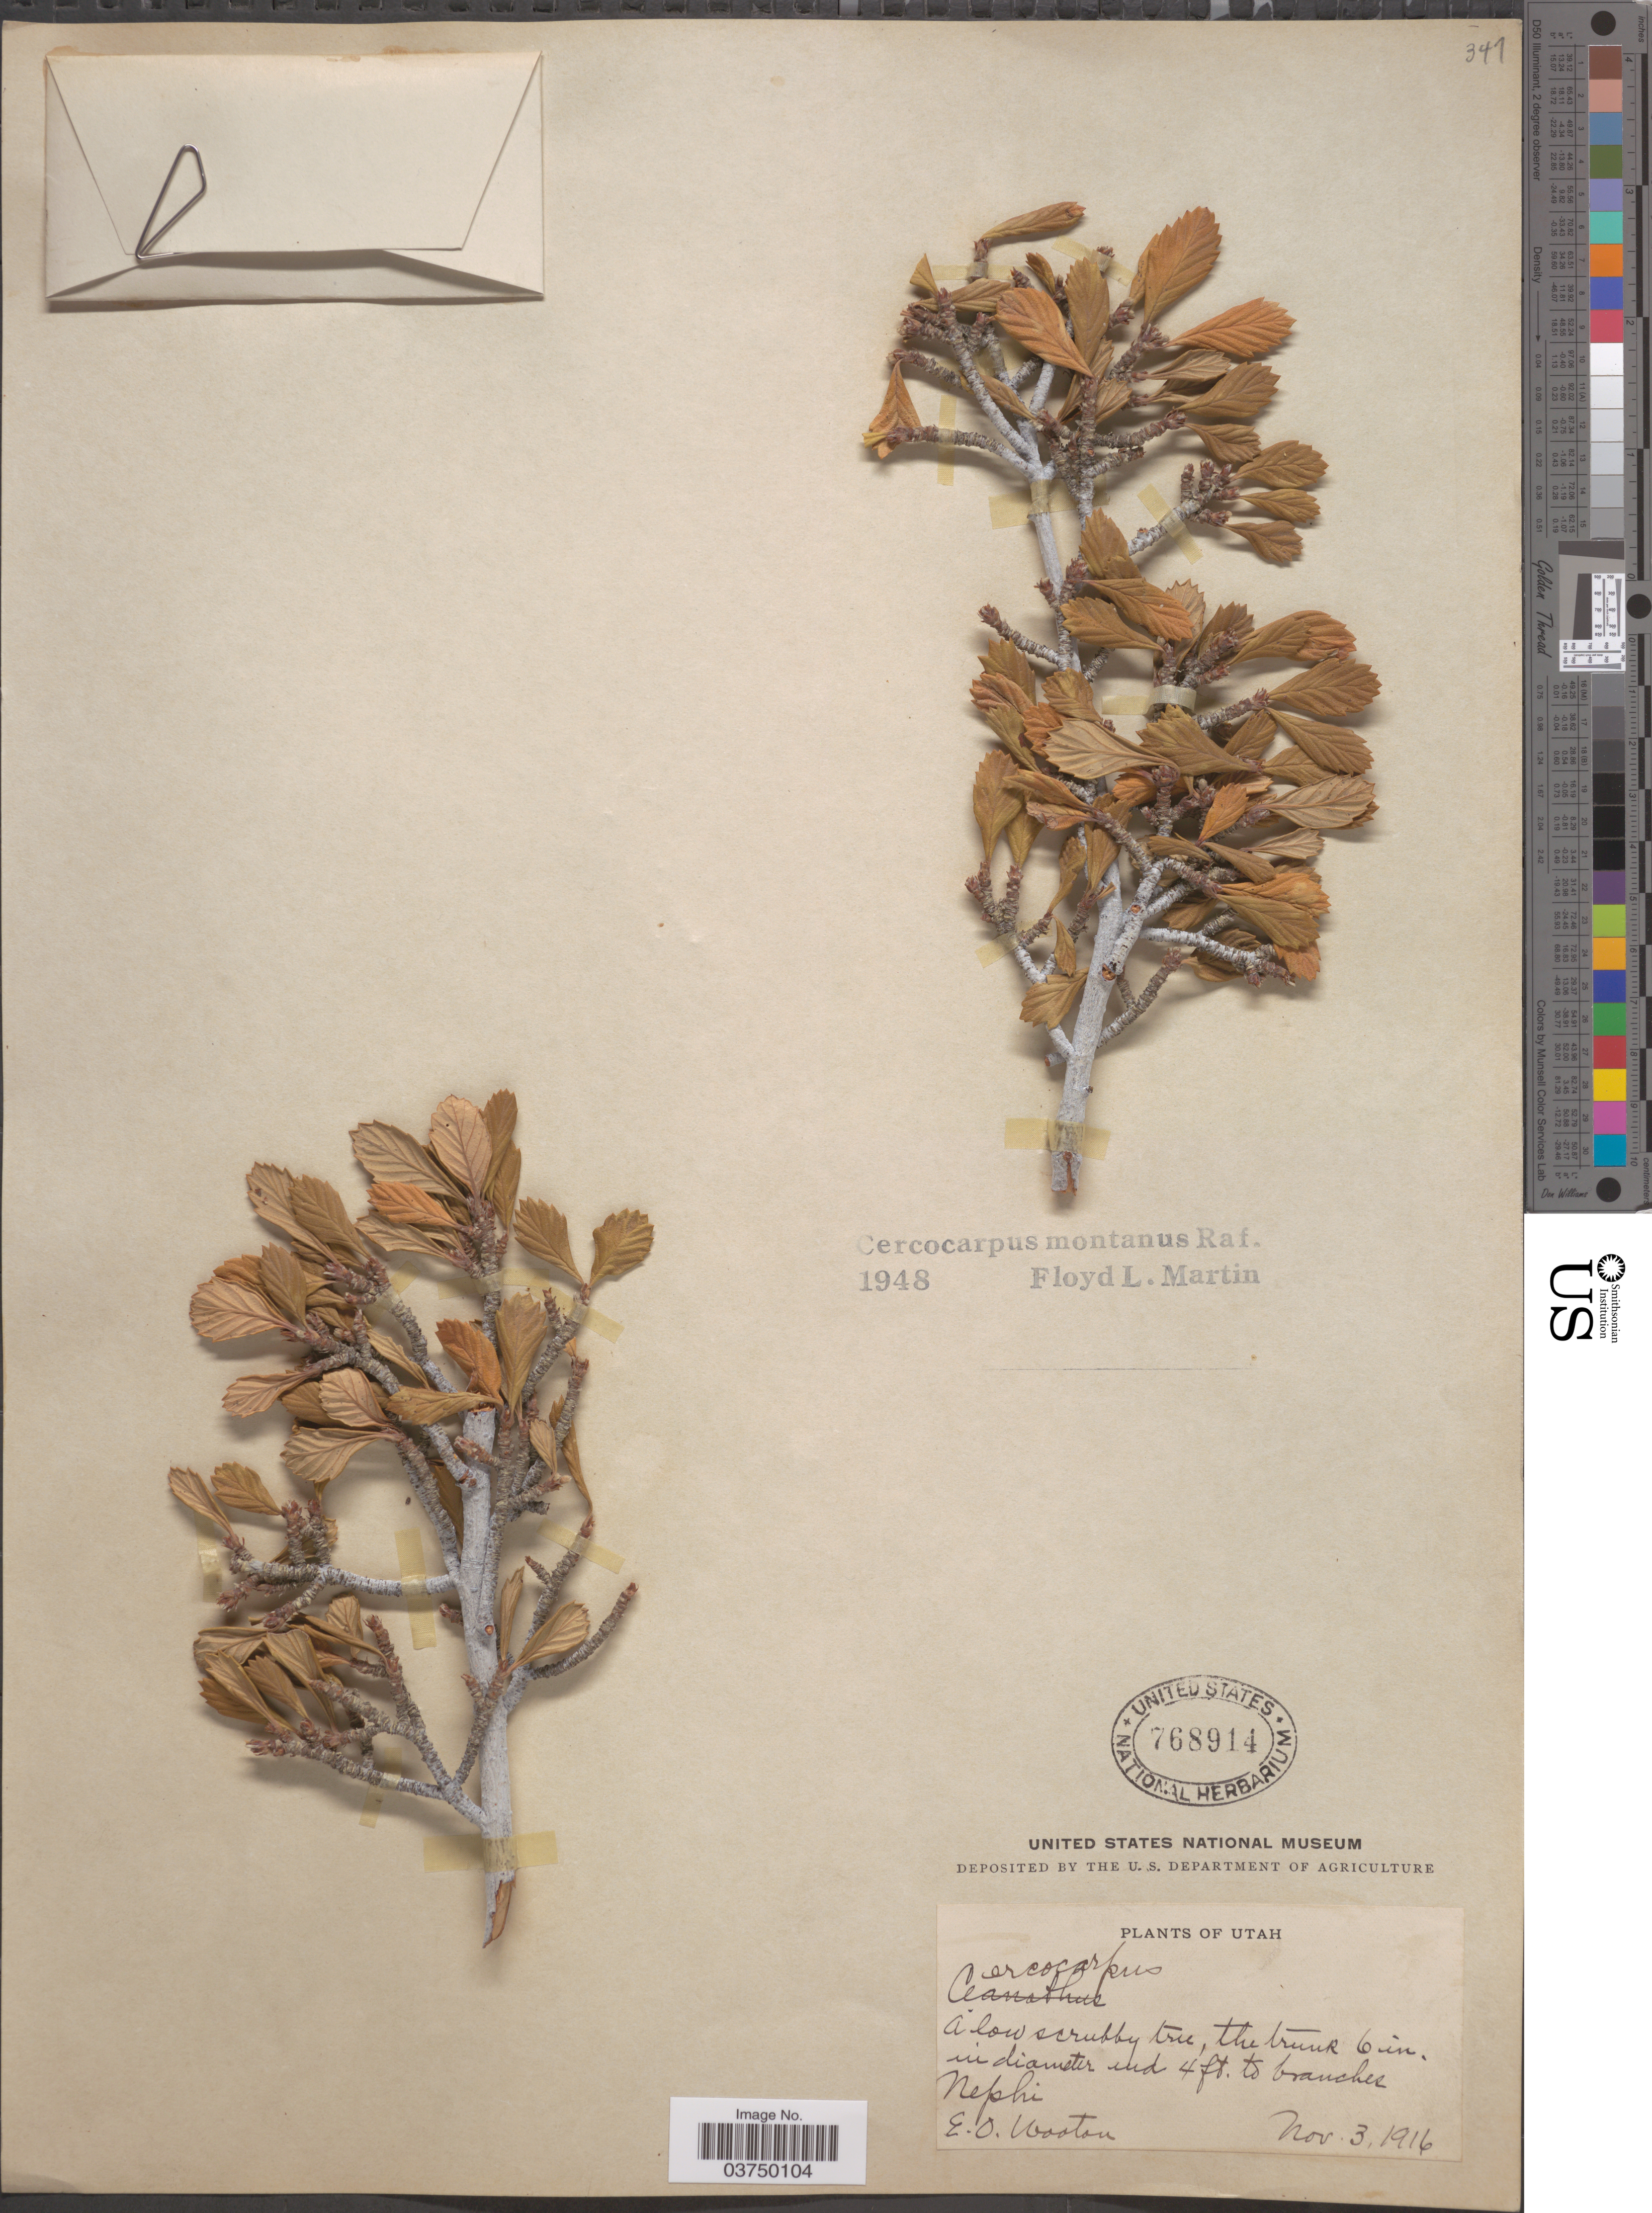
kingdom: Plantae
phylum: Tracheophyta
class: Magnoliopsida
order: Rosales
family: Rosaceae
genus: Cercocarpus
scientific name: Cercocarpus montanus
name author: Raf.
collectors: E. O. Wooton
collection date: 1916-11-03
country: United States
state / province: Utah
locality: Nephi.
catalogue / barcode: US 768914